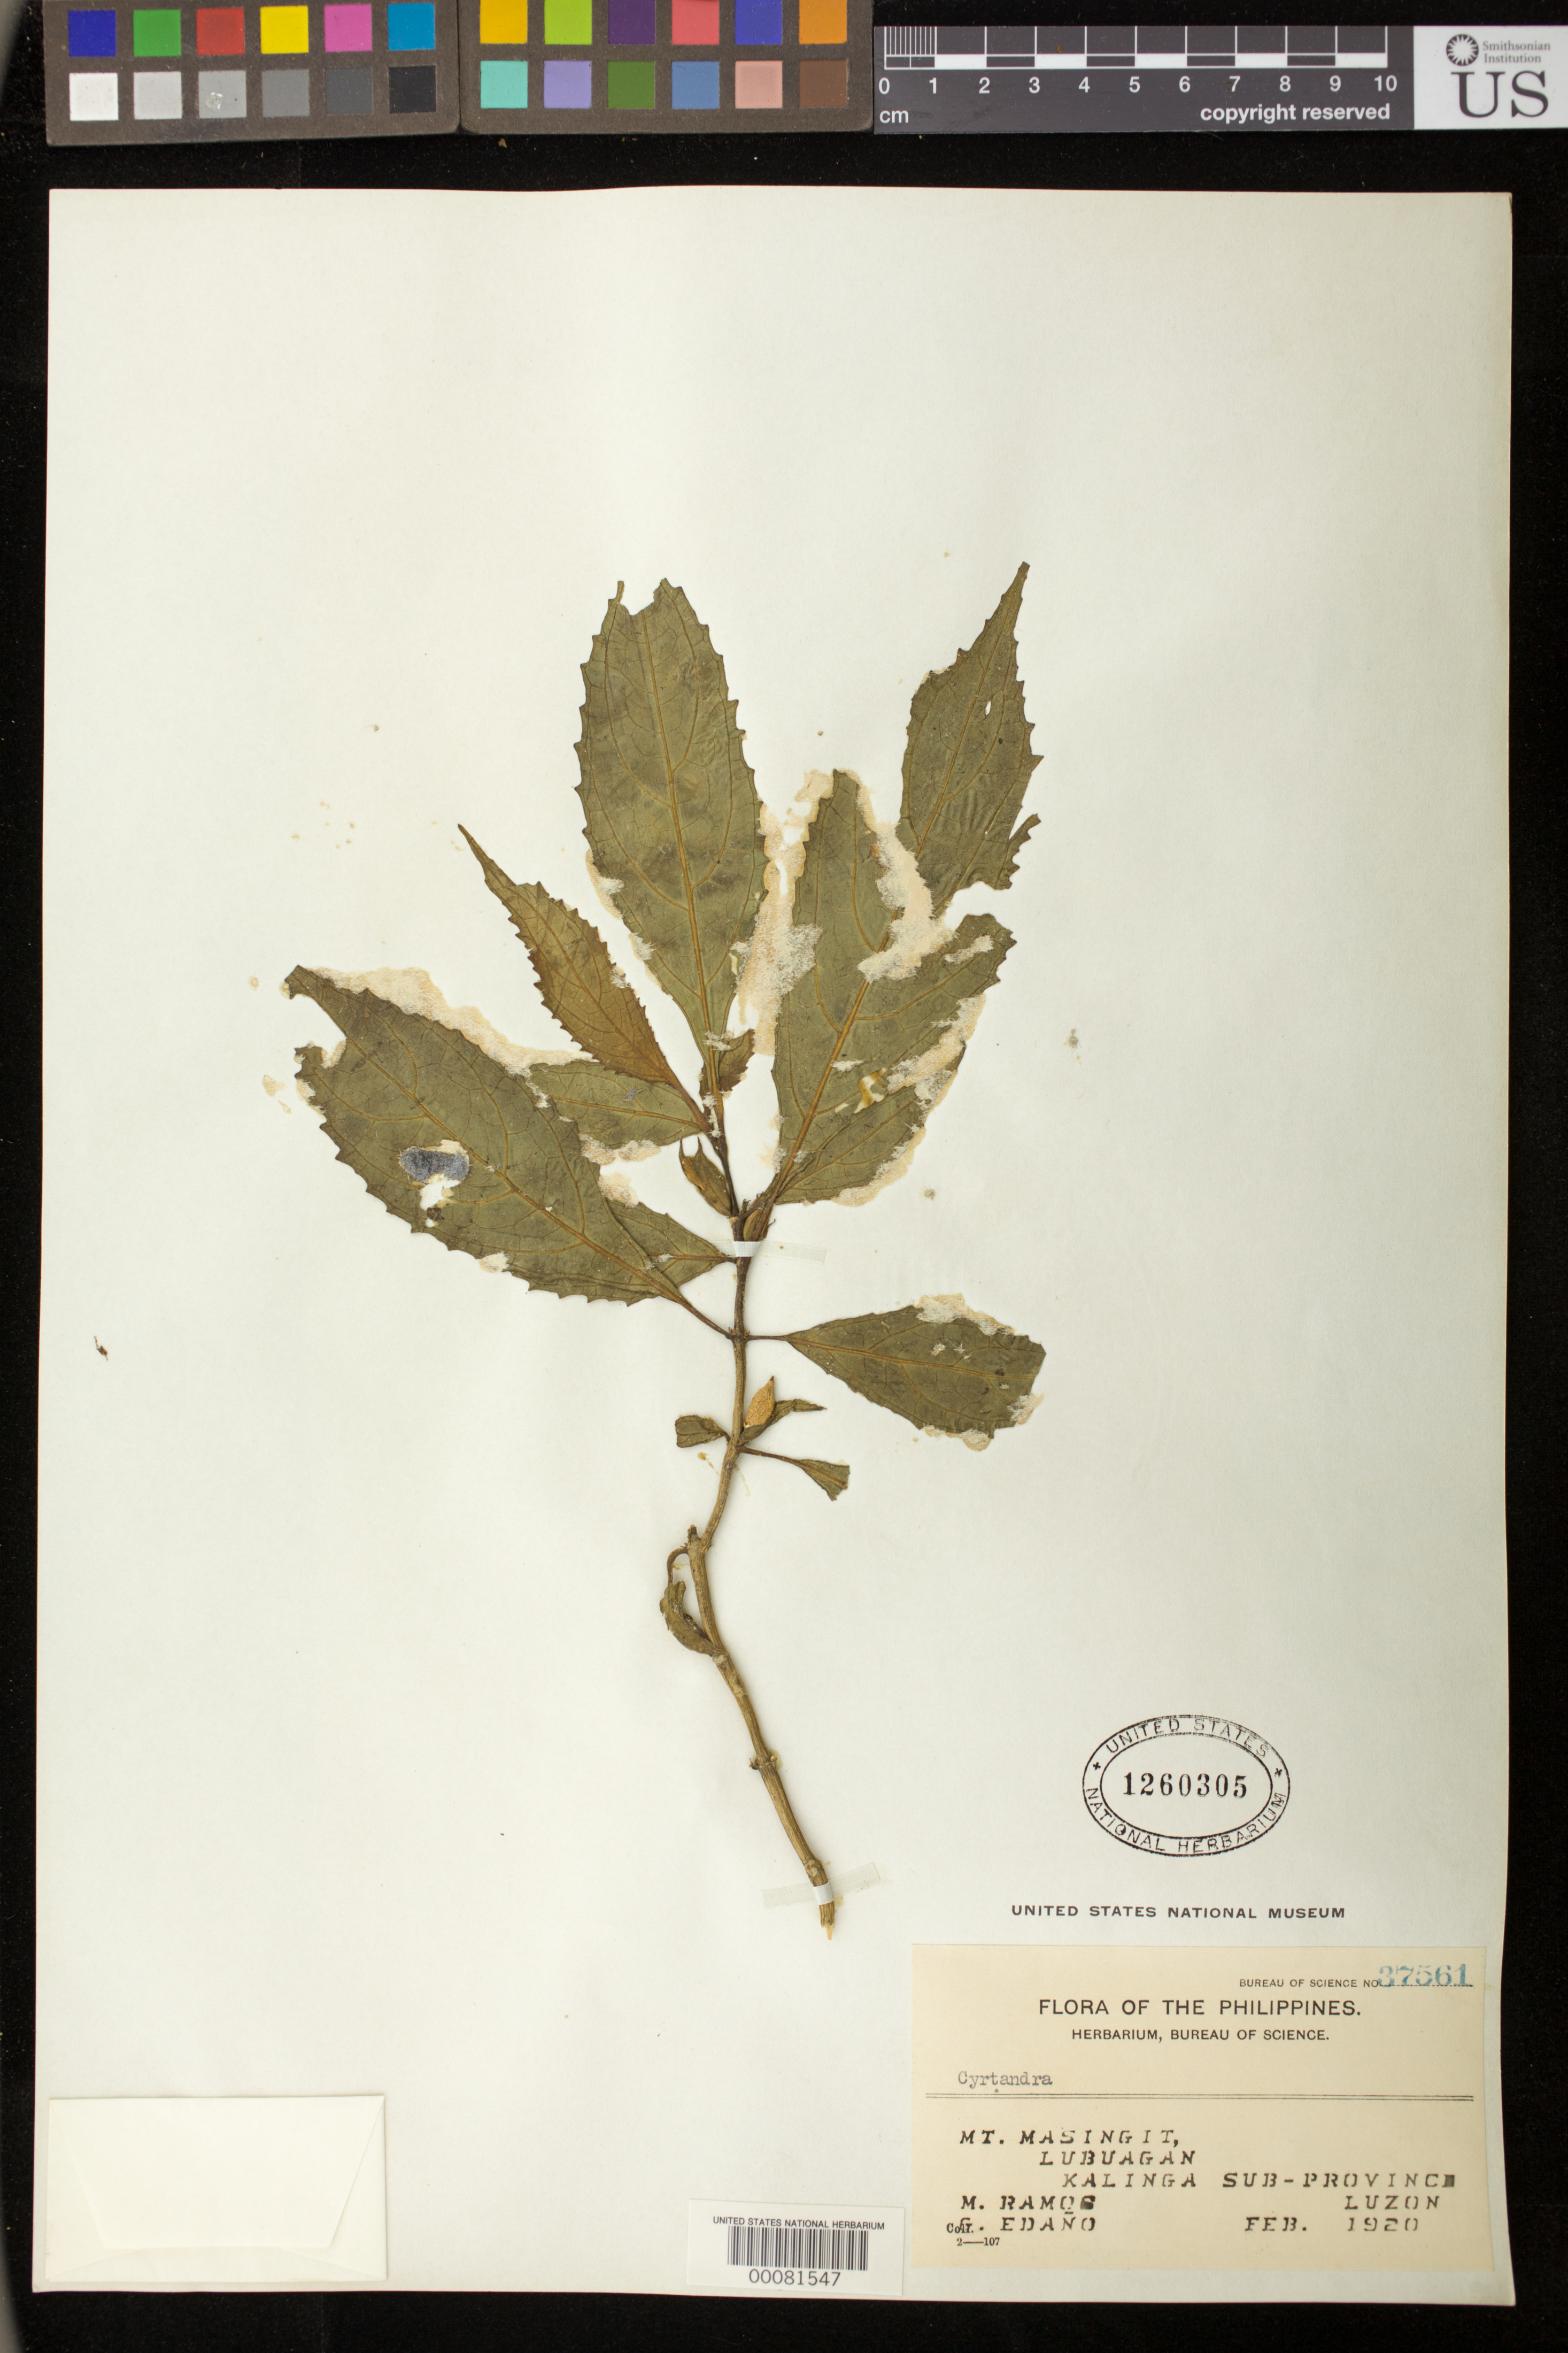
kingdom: Plantae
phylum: Tracheophyta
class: Magnoliopsida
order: Lamiales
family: Gesneriaceae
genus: Cyrtandra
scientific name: Cyrtandra sp.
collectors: M. Ramos & G. Edaño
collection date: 1920-02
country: Philippines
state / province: Cordillera (Administrative Region)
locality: Mt. Masingit, Lubuagan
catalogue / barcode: US 1260305